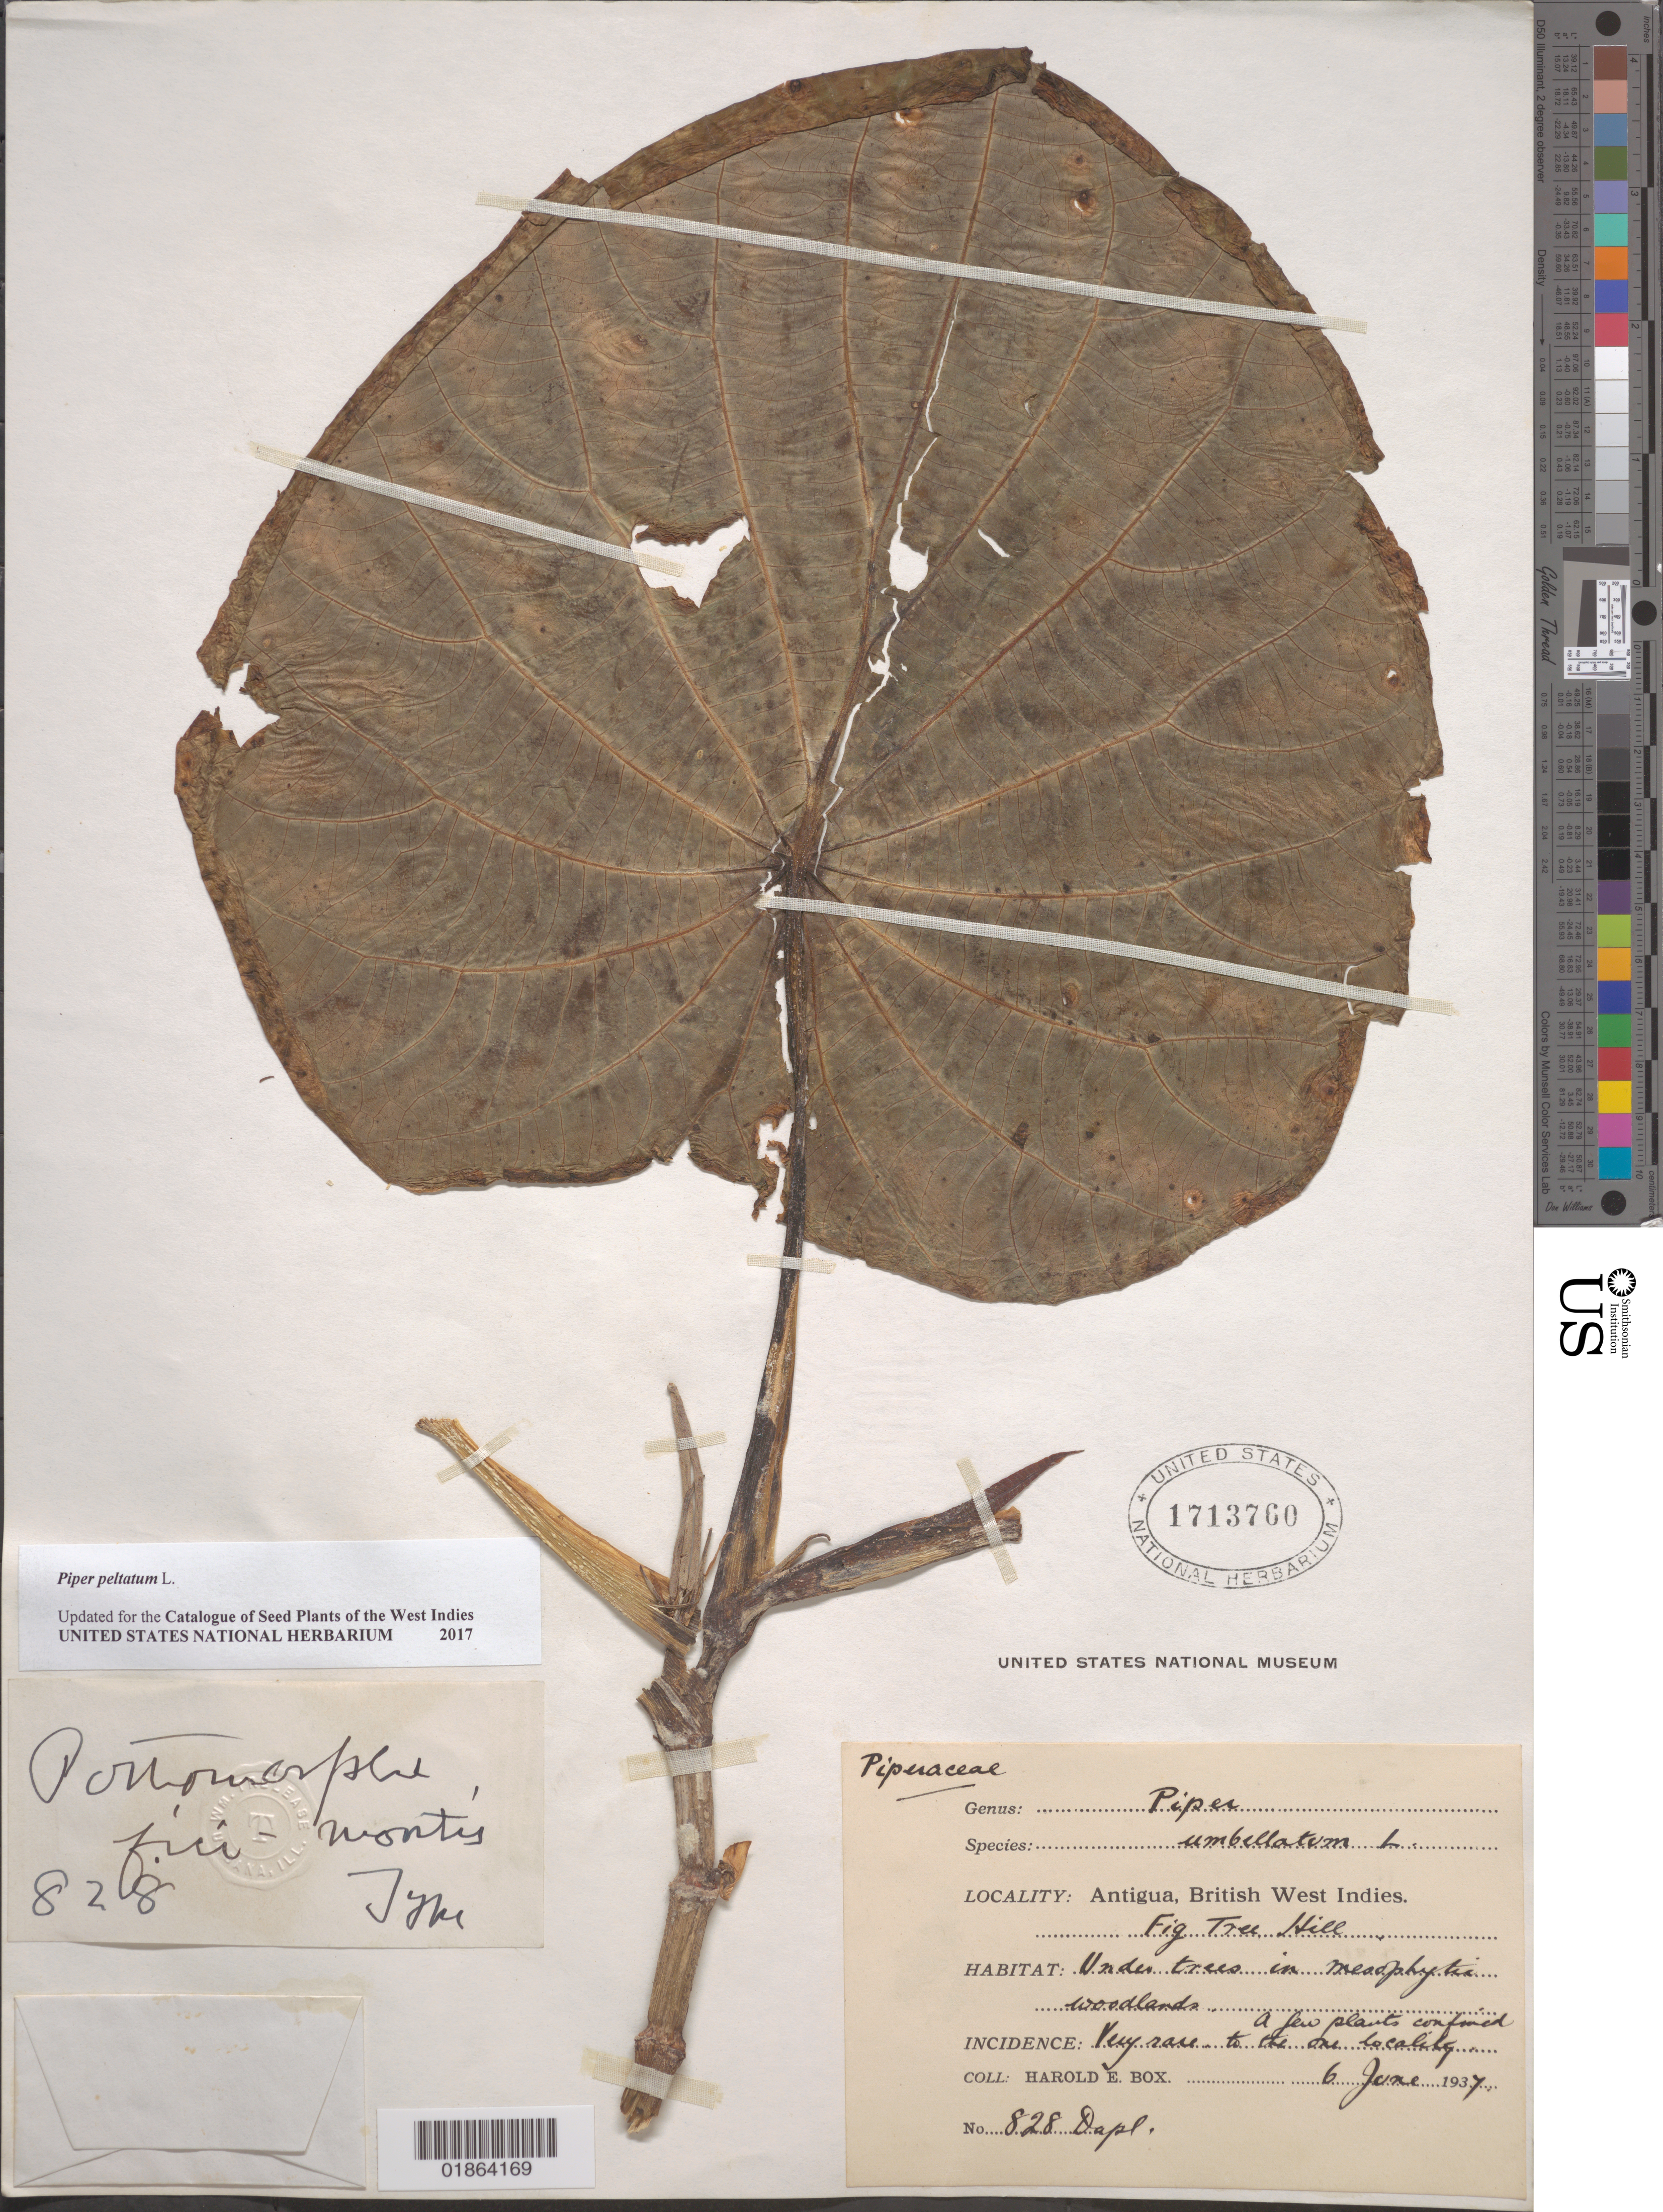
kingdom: Plantae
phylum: Tracheophyta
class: Magnoliopsida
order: Piperales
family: Piperaceae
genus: Piper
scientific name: Piper peltatum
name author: L.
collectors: H. E. Box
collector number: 828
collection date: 1937-06-06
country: Antigua and Barbuda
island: Antigua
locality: Fig Tree Hill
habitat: Under trees in mesophytic woodlands. Very rare. A few plants onfined to the one locality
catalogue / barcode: US 1713760